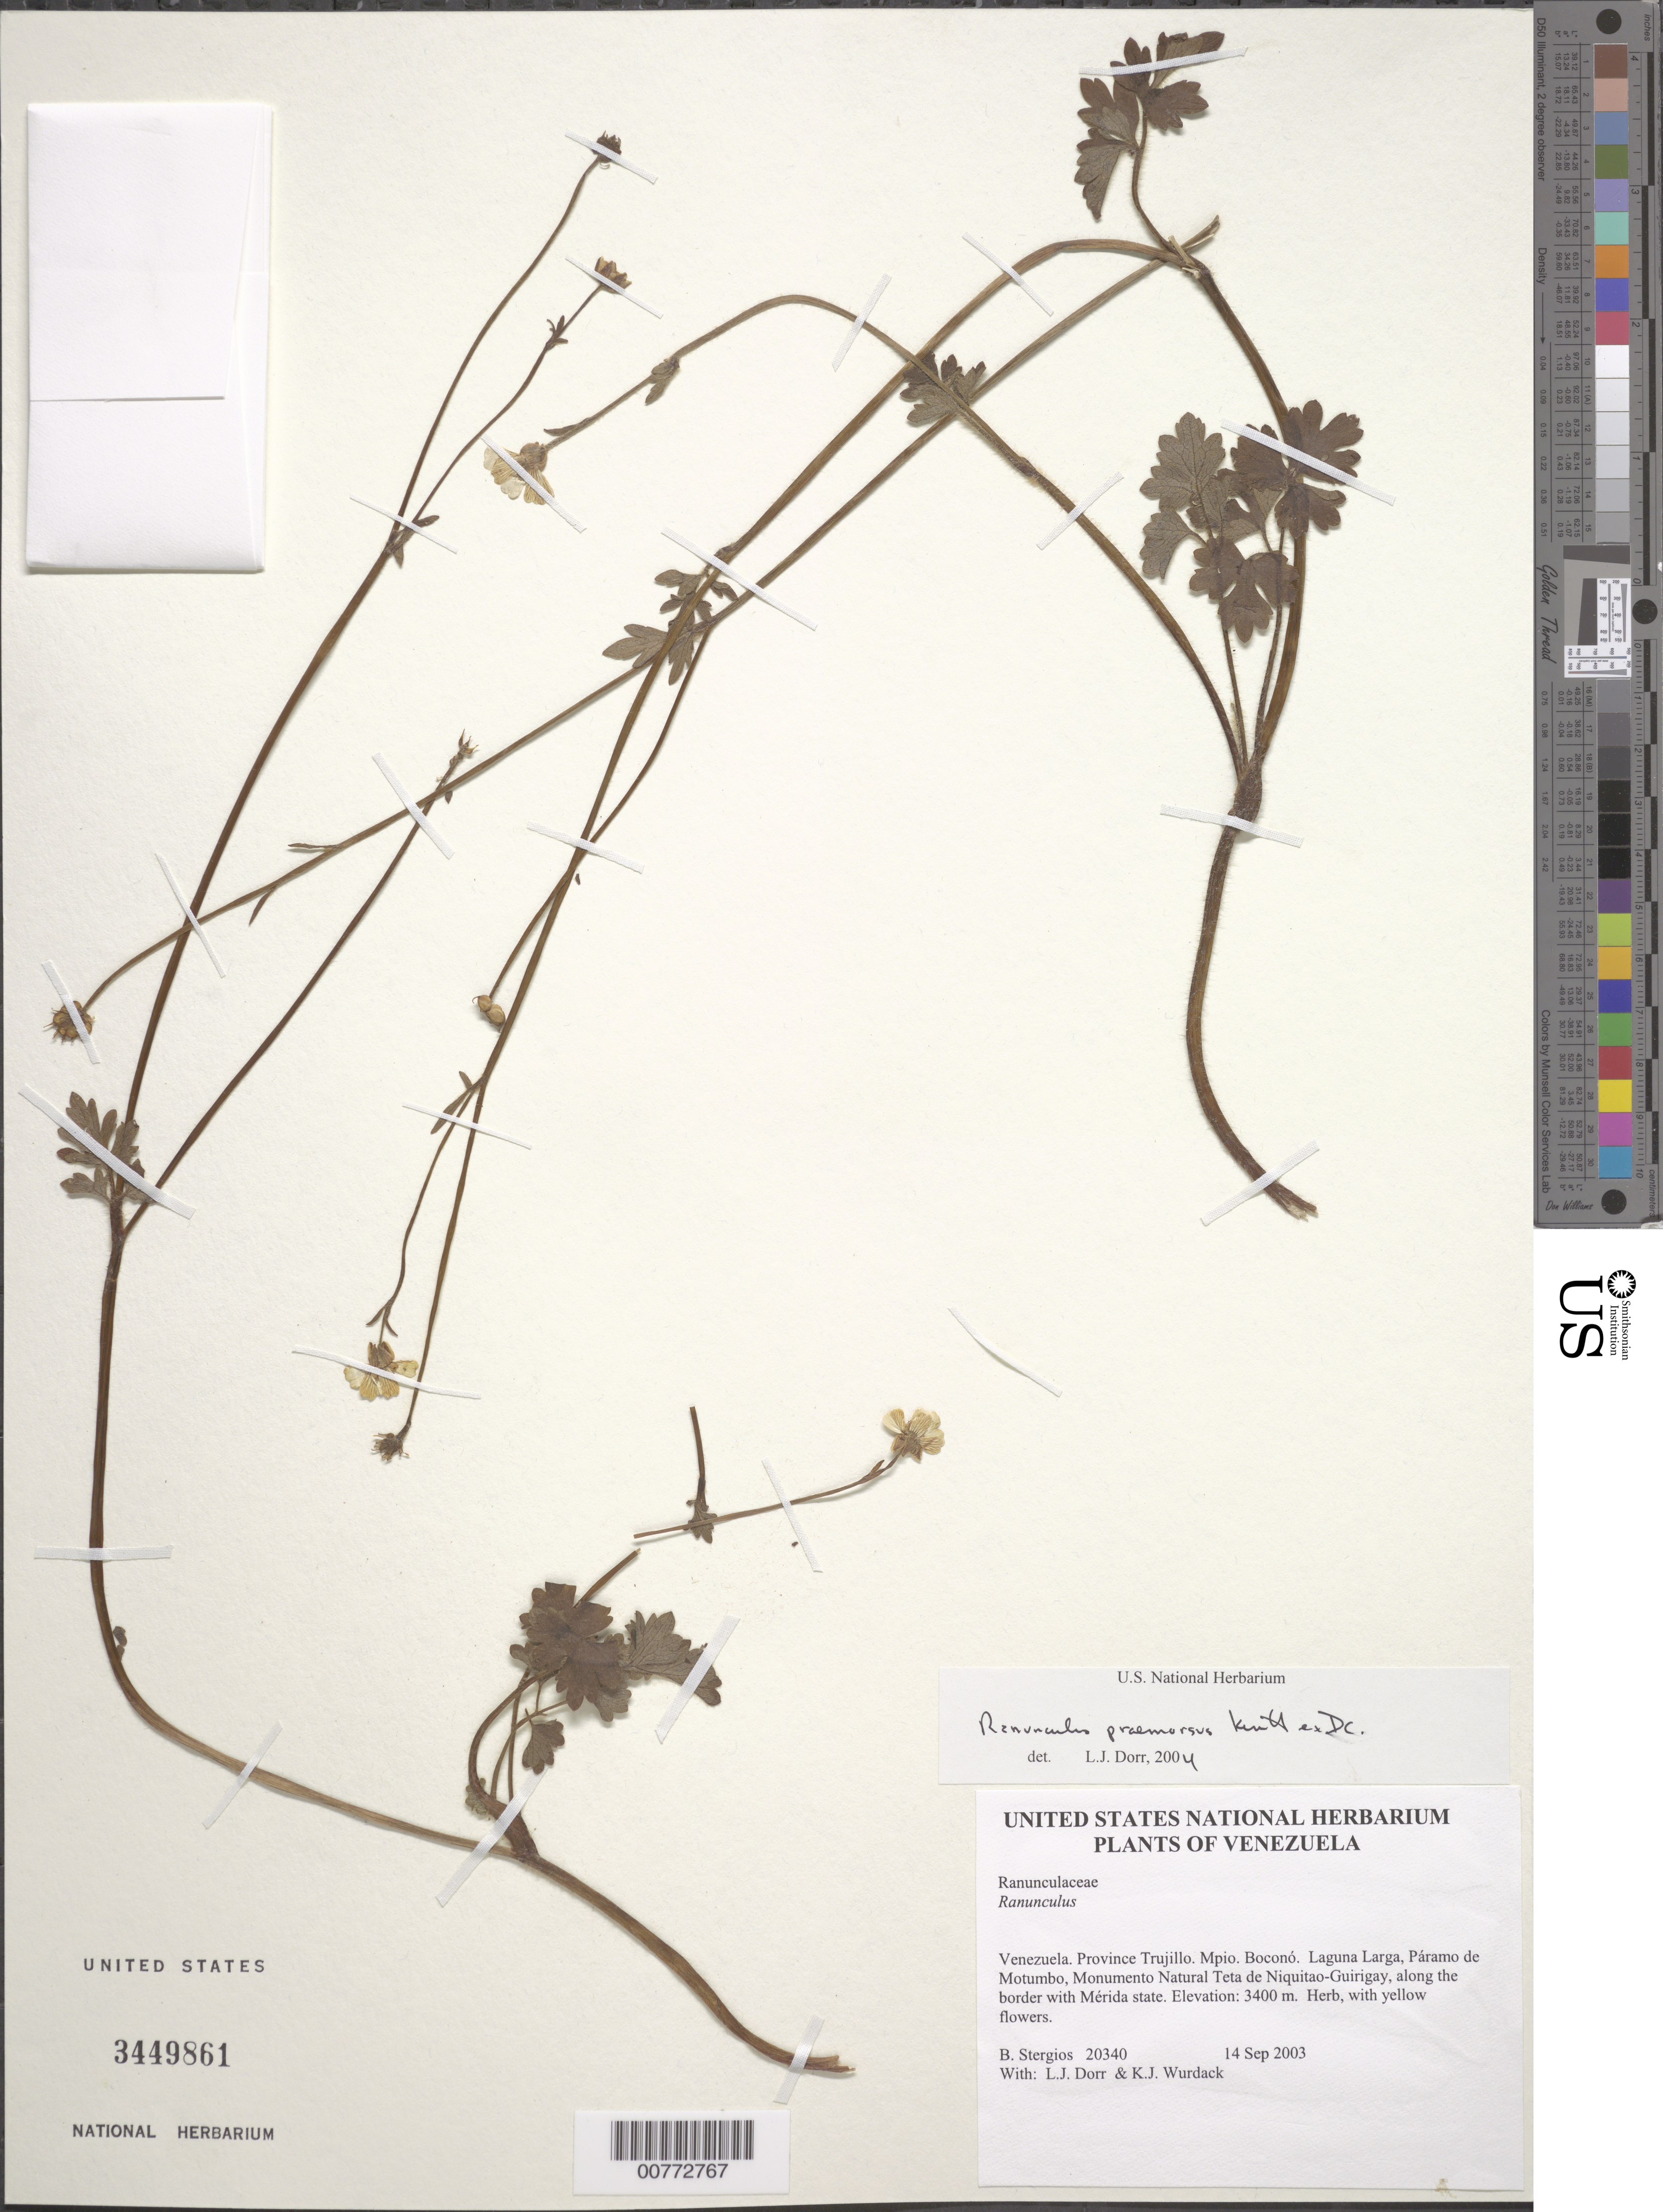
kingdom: Plantae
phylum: Tracheophyta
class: Magnoliopsida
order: Ranunculales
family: Ranunculaceae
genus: Ranunculus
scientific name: Ranunculus praemorsus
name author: Kunth ex DC.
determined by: Dorr, L. J., (BOT), Smithsonian Institution - National Museum of Natural History (UNITED STATES)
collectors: B. G. Stergios, L. J. Dorr & K. Wurdack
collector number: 20340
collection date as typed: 14 Sep 2003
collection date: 2003-09-14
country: Venezuela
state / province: Trujillo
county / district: Boconó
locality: Laguna Larga, Páramo de Motumbo, Monumento Natural Teta de Niquitao-Guirigay, along the border with Mérida state.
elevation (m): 3400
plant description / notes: PORT, US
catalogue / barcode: US 3449861